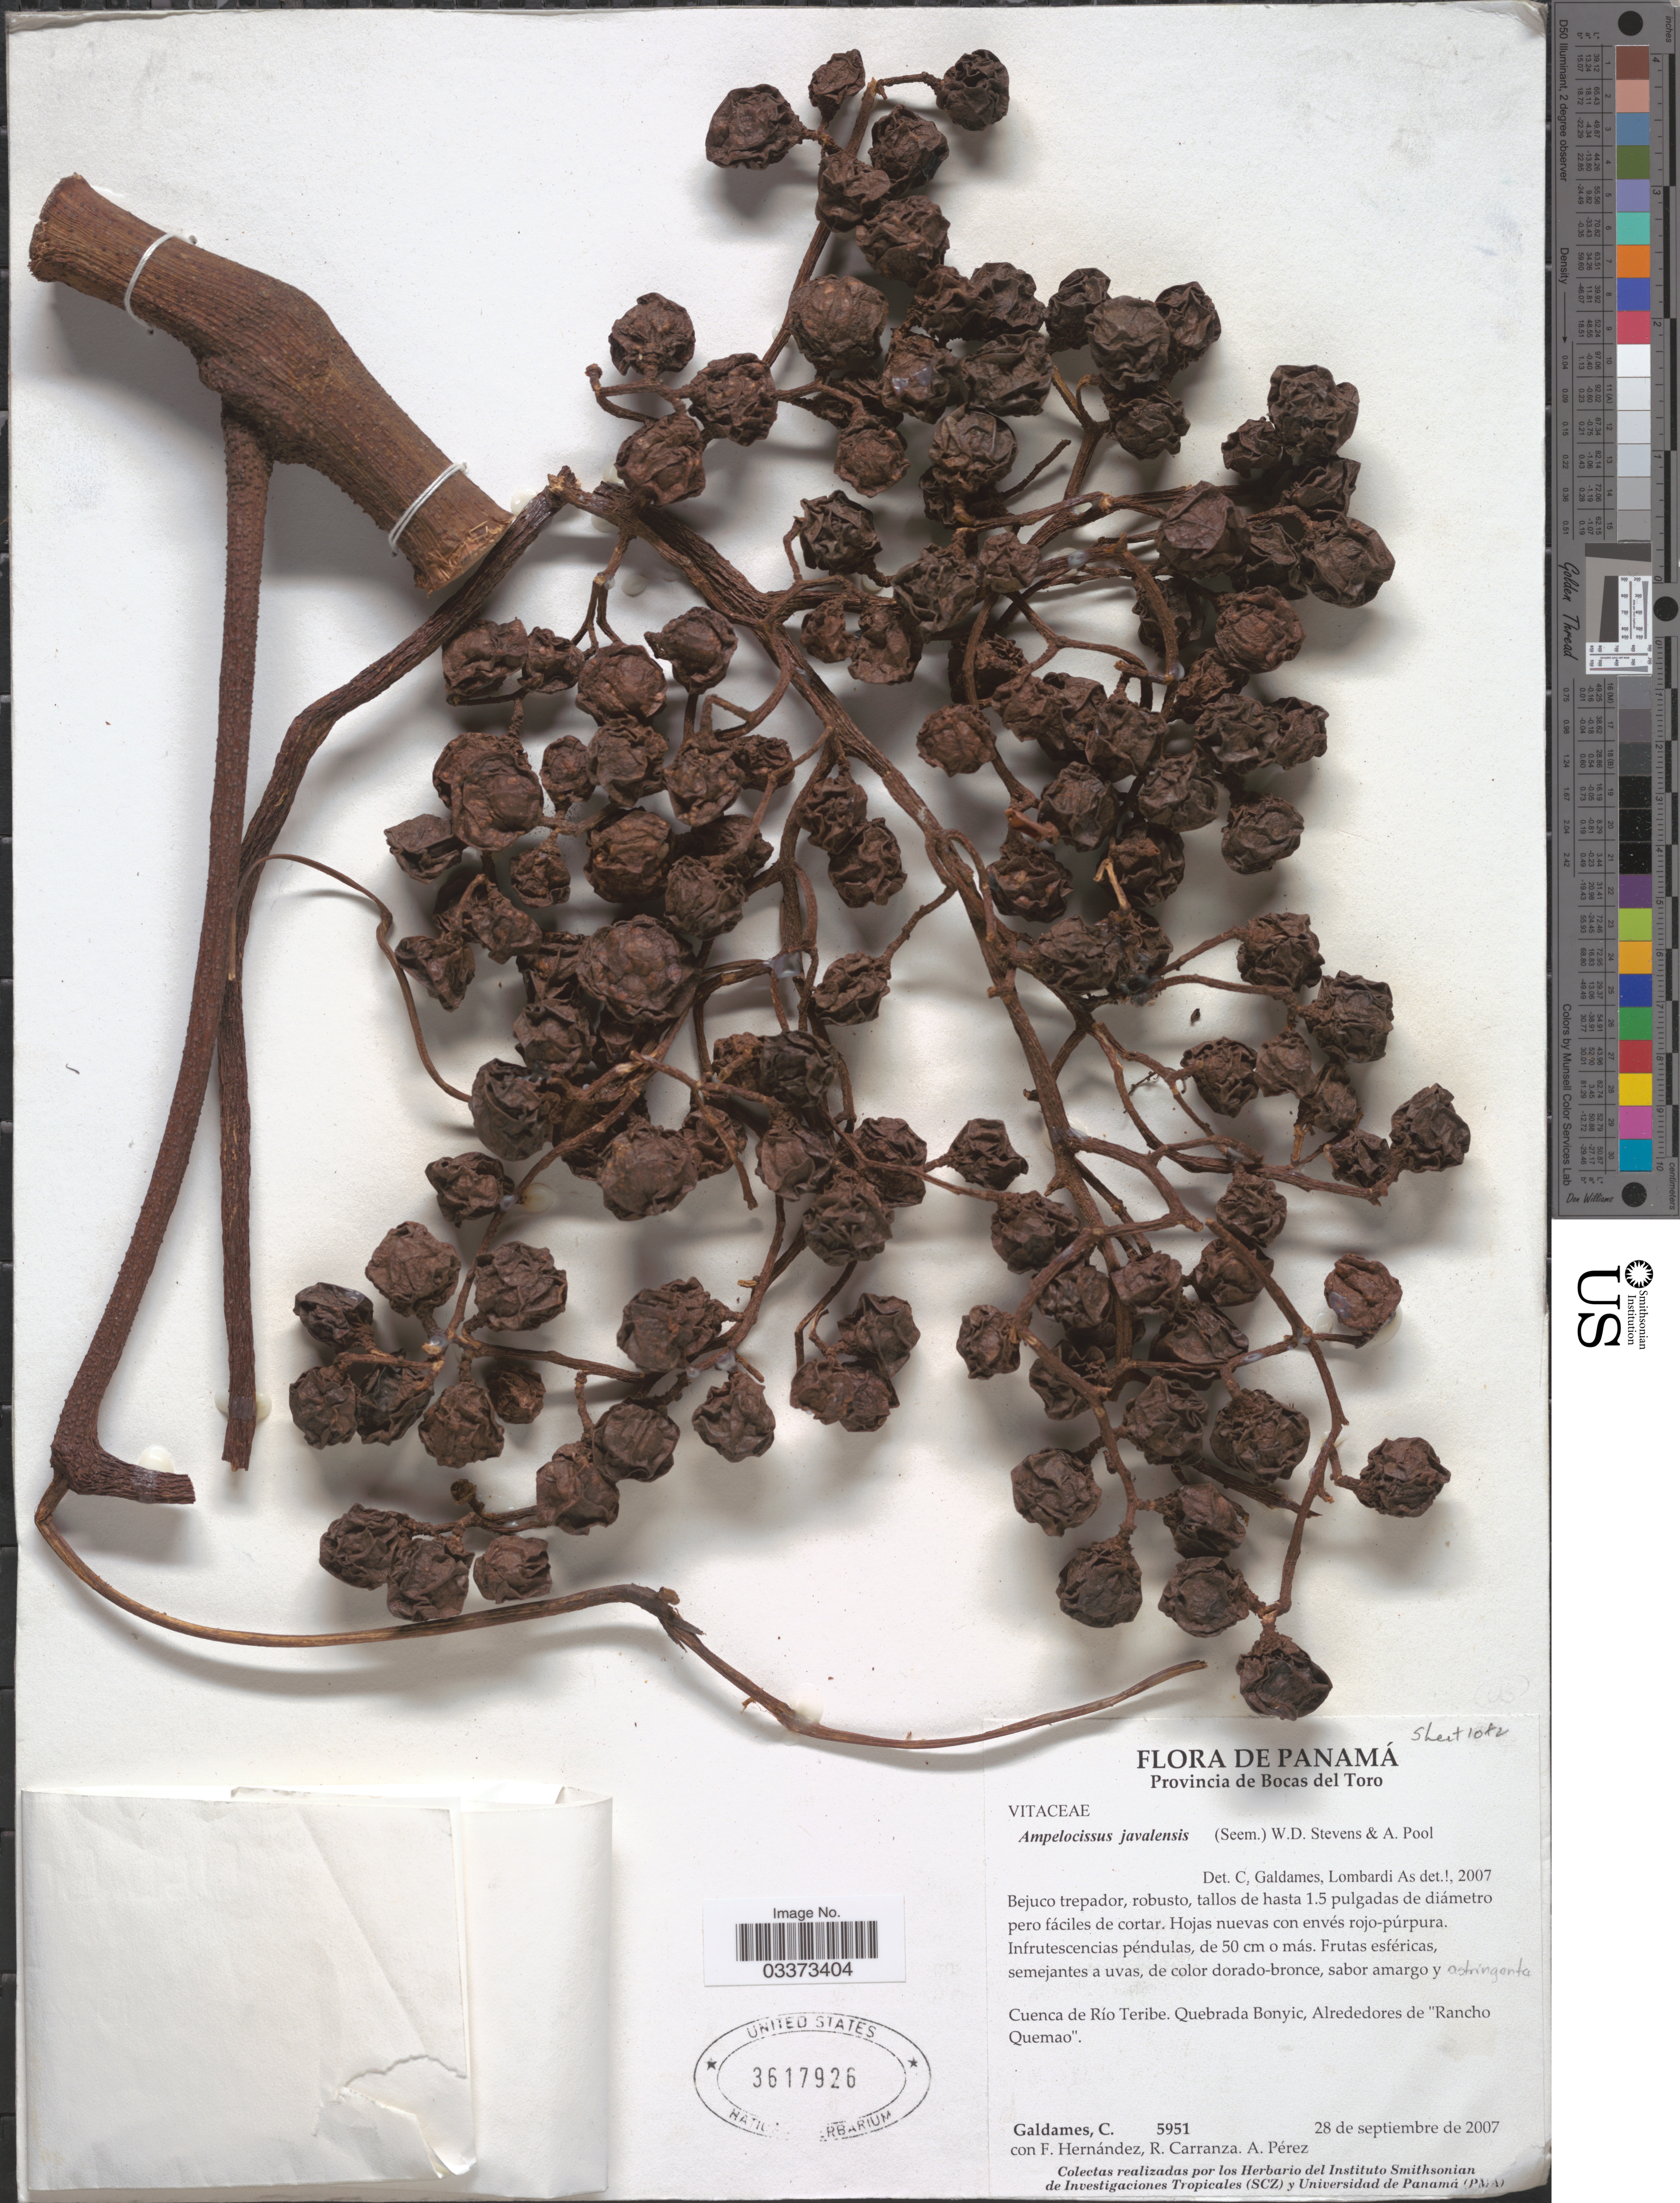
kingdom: Plantae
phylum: Tracheophyta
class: Magnoliopsida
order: Vitales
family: Vitaceae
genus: Ampelocissus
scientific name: Ampelocissus javalensis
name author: (Seem.) W.D. Stevens & A. Pool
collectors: C. Galdames, F. Hernandez, R. Carranza & A. Pérez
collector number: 5951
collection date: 2007-09-28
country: Panama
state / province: Bocas del Toro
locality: Cuenca de Río Teribe. Quebrada Bonyic, Alrededores de "Rancho Quemao".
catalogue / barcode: US 3617926